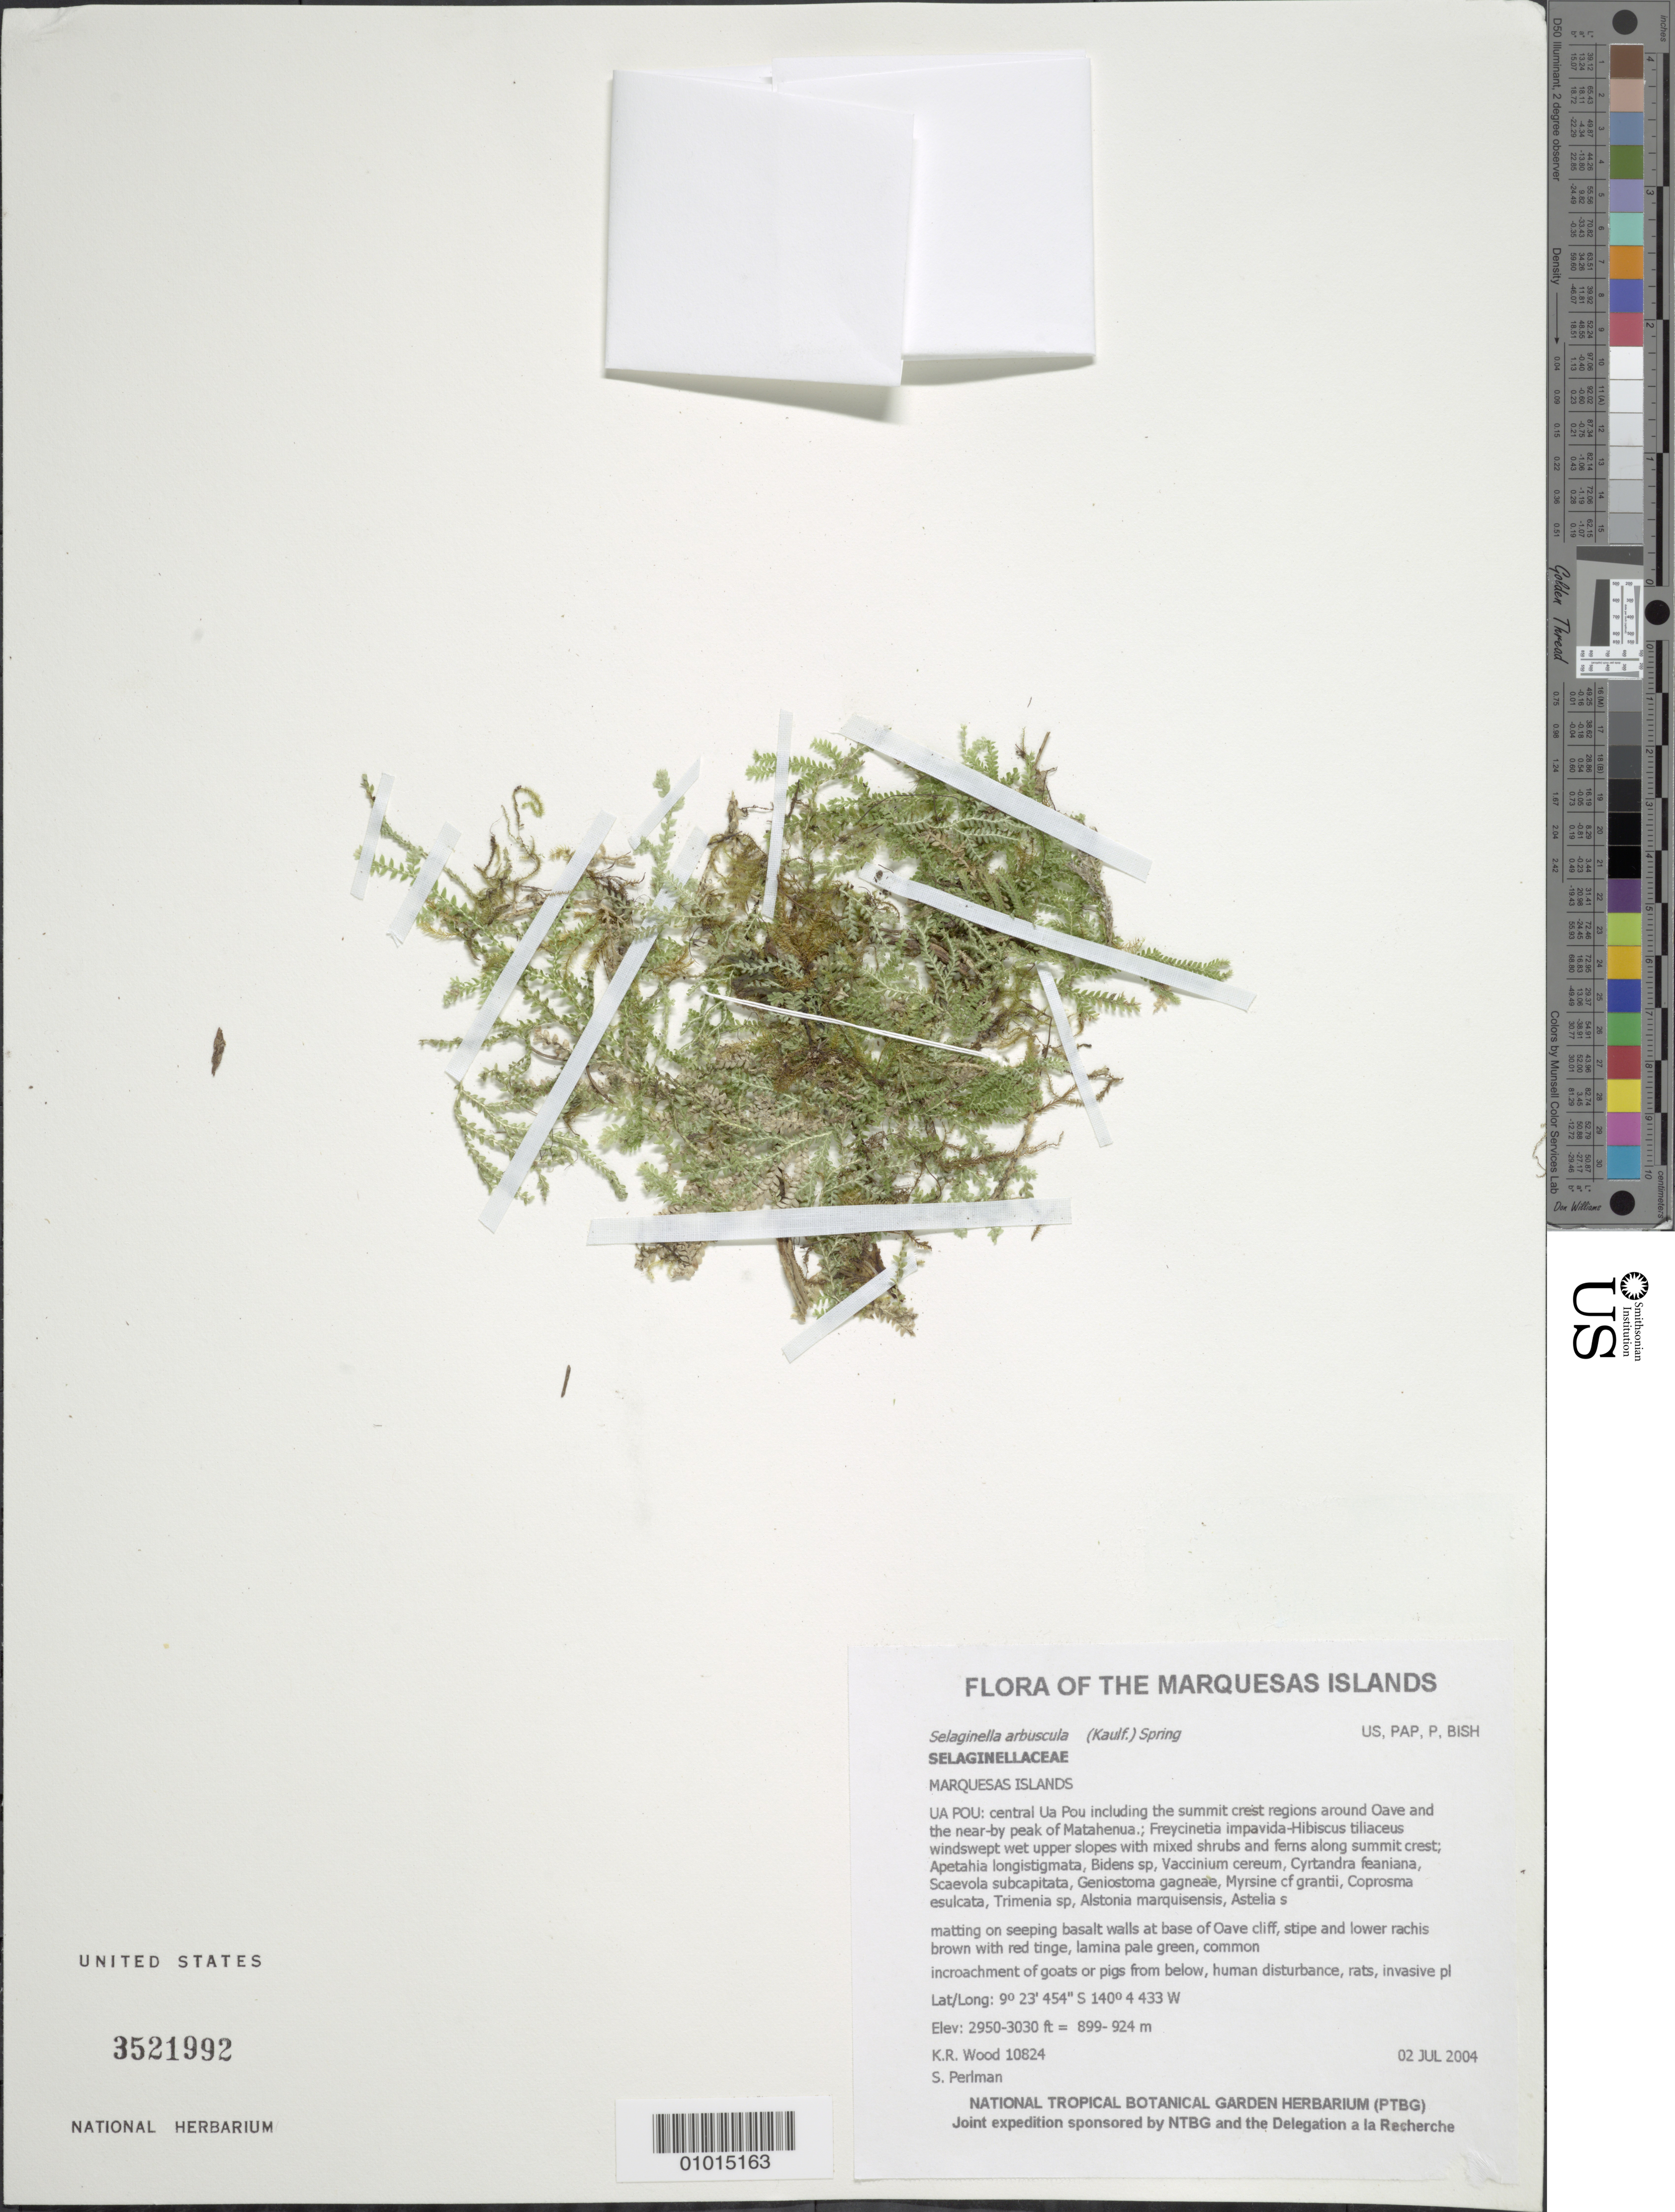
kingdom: Plantae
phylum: Tracheophyta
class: Lycopodiopsida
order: Selaginellales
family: Selaginellaceae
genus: Selaginella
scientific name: Selaginella arbuscula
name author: (Kualf.) Spring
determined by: Lorence, David H., (PTBG), National Tropical Botanical Garden (UNITED STATES)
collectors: K. R. Wood & S. P. Perlman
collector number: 10824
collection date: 2004-07-02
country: French Polynesia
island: Ua Pou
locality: Central Ua Pou including the summit crest regions around Oave and the near-by peak of Matahenua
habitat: Freycinetia impavida - Hibiscus tiliaceus windswept wet upper slopes with mixed shrubs and ferns along summit crest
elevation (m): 899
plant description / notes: Incroachment of goats or pigs from below, human disturbance, rats, invasive plant taxa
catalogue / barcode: US 3521992